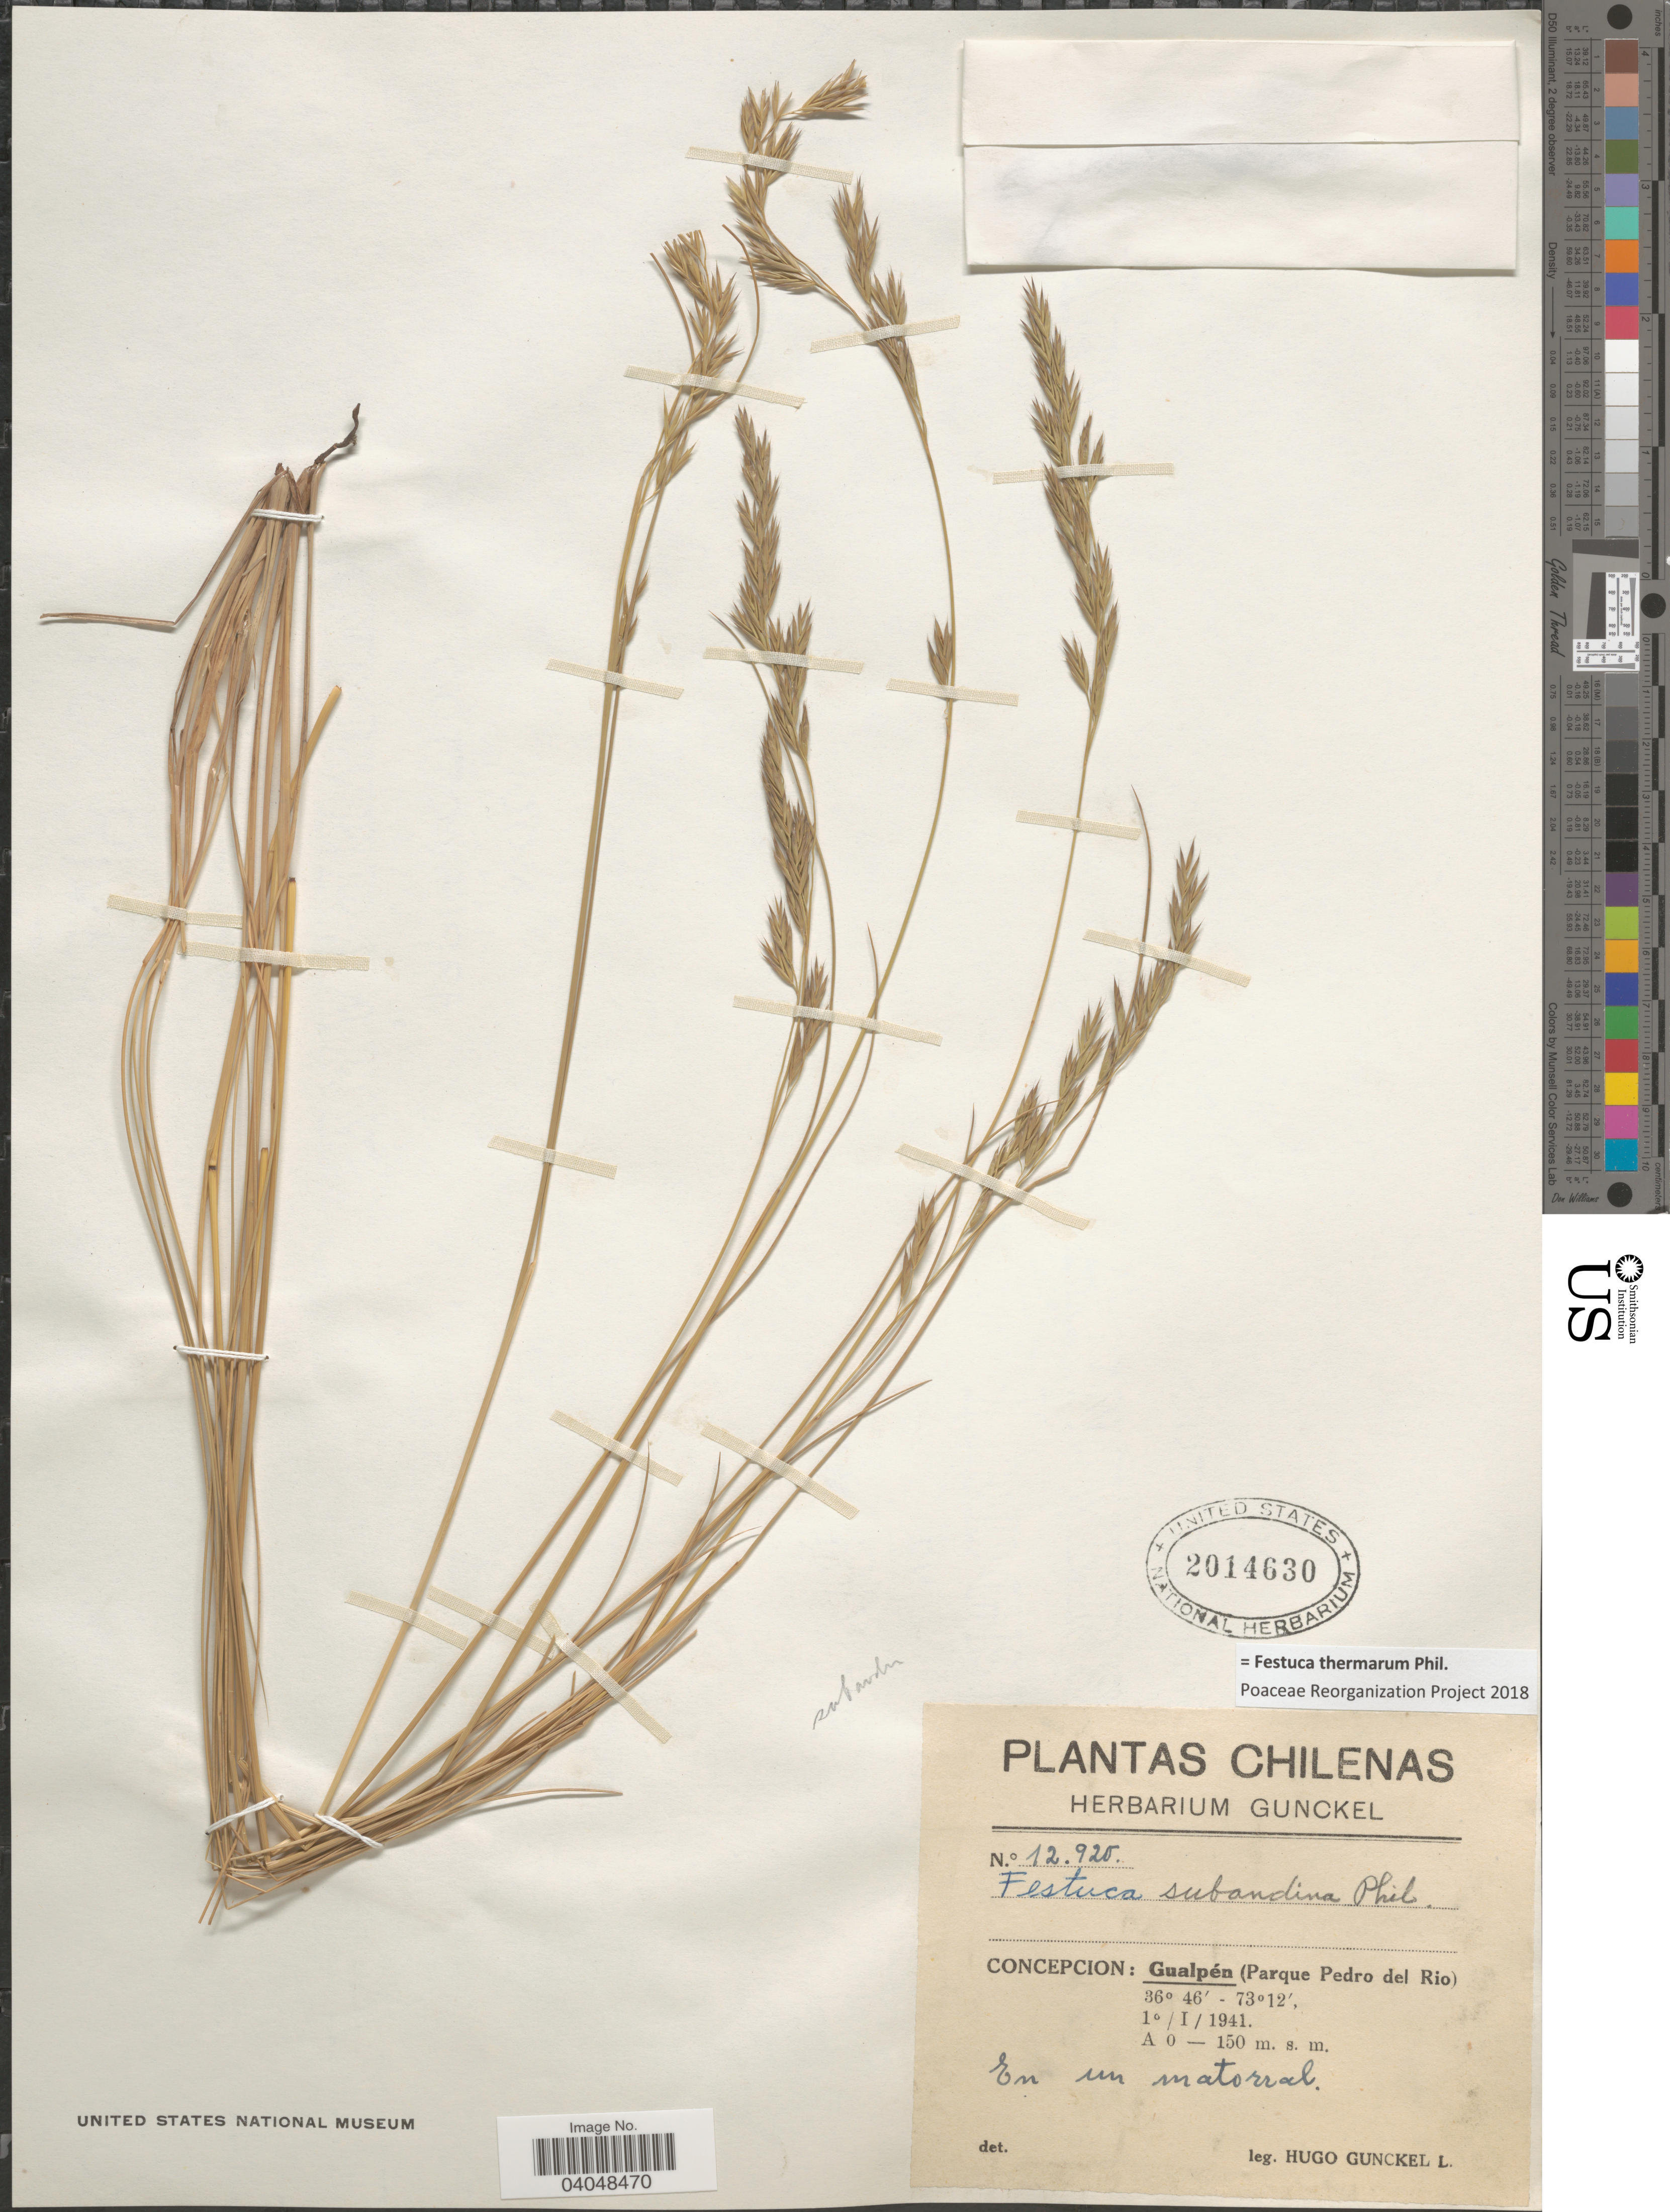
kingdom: Plantae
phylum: Tracheophyta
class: Liliopsida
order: Poales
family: Poaceae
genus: Festuca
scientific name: Festuca thermarum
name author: Phil.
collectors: H. Gunckel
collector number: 12920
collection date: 1941-01-01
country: Chile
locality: Concepcion: Gualpén (Parque Pedro del Rio).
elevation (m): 0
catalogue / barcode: US 2014630